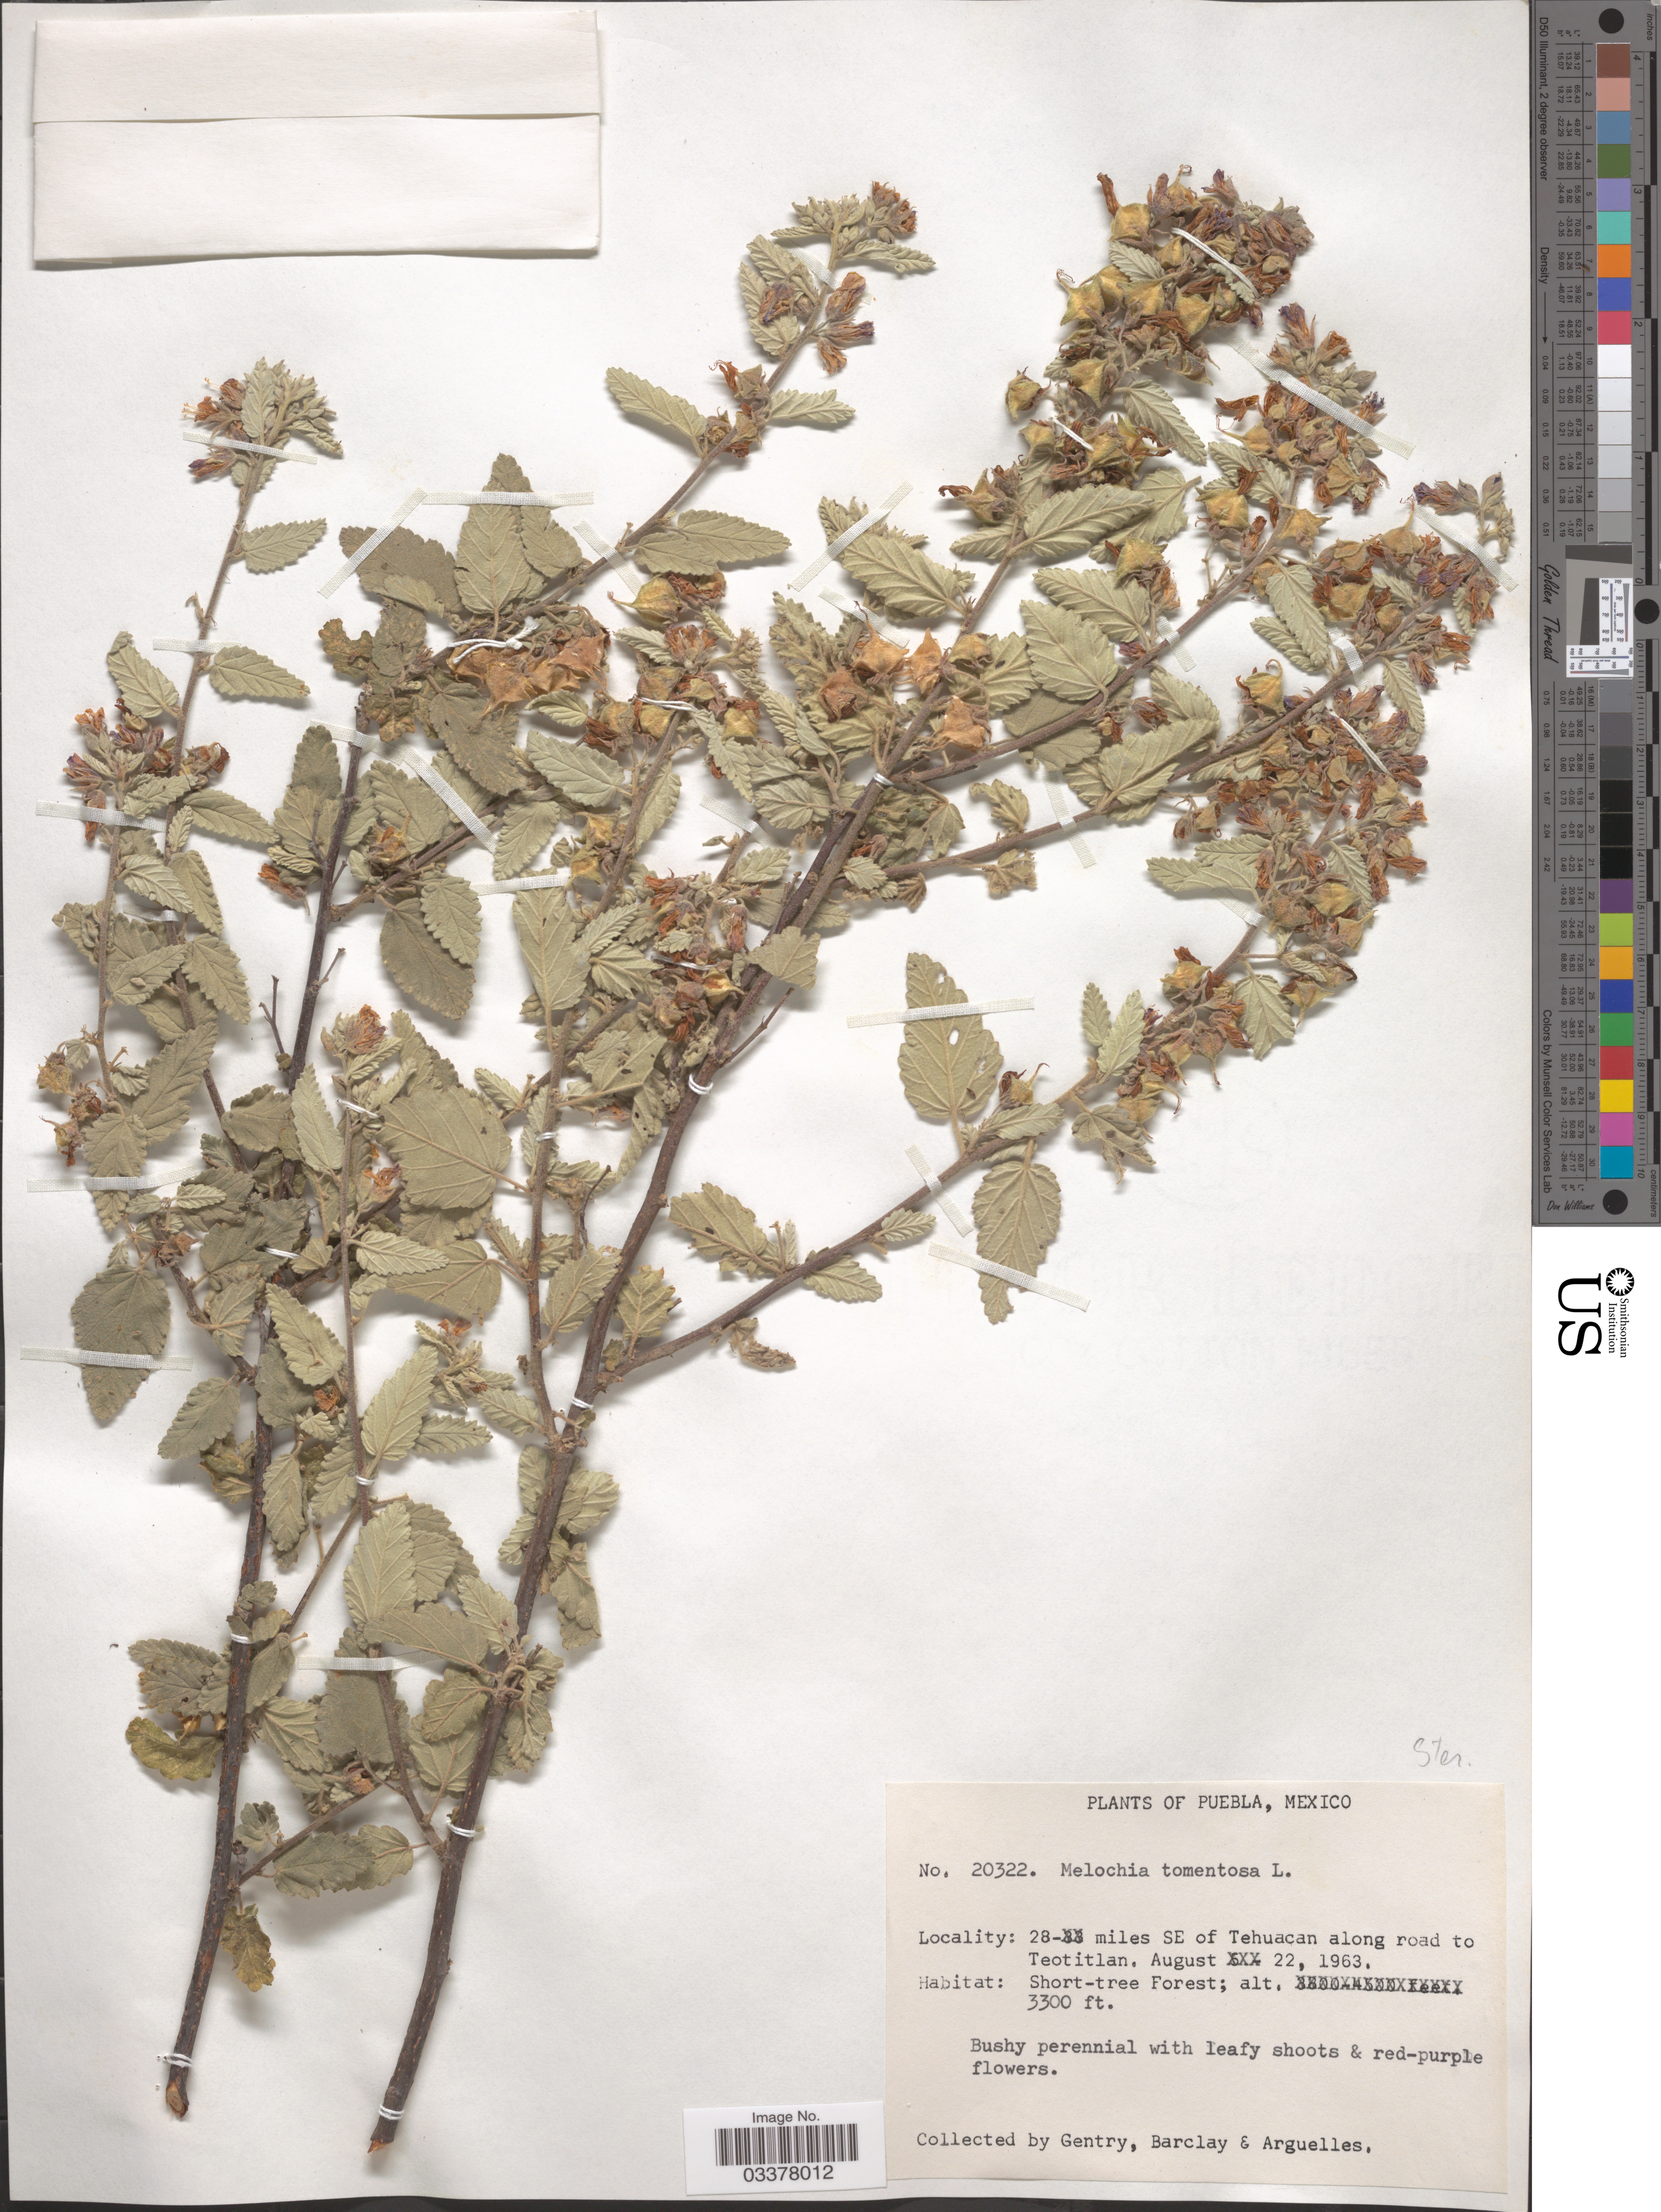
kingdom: Plantae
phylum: Tracheophyta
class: Magnoliopsida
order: Malvales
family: Malvaceae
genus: Melochia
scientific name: Melochia tomentosa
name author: L.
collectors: Gentry, --, -- Barclay & Arguelles, --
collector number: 20322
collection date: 1963-08-22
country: Mexico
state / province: Puebla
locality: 28 miles SE of Tehuacan along road to Teotitlan.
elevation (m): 1006